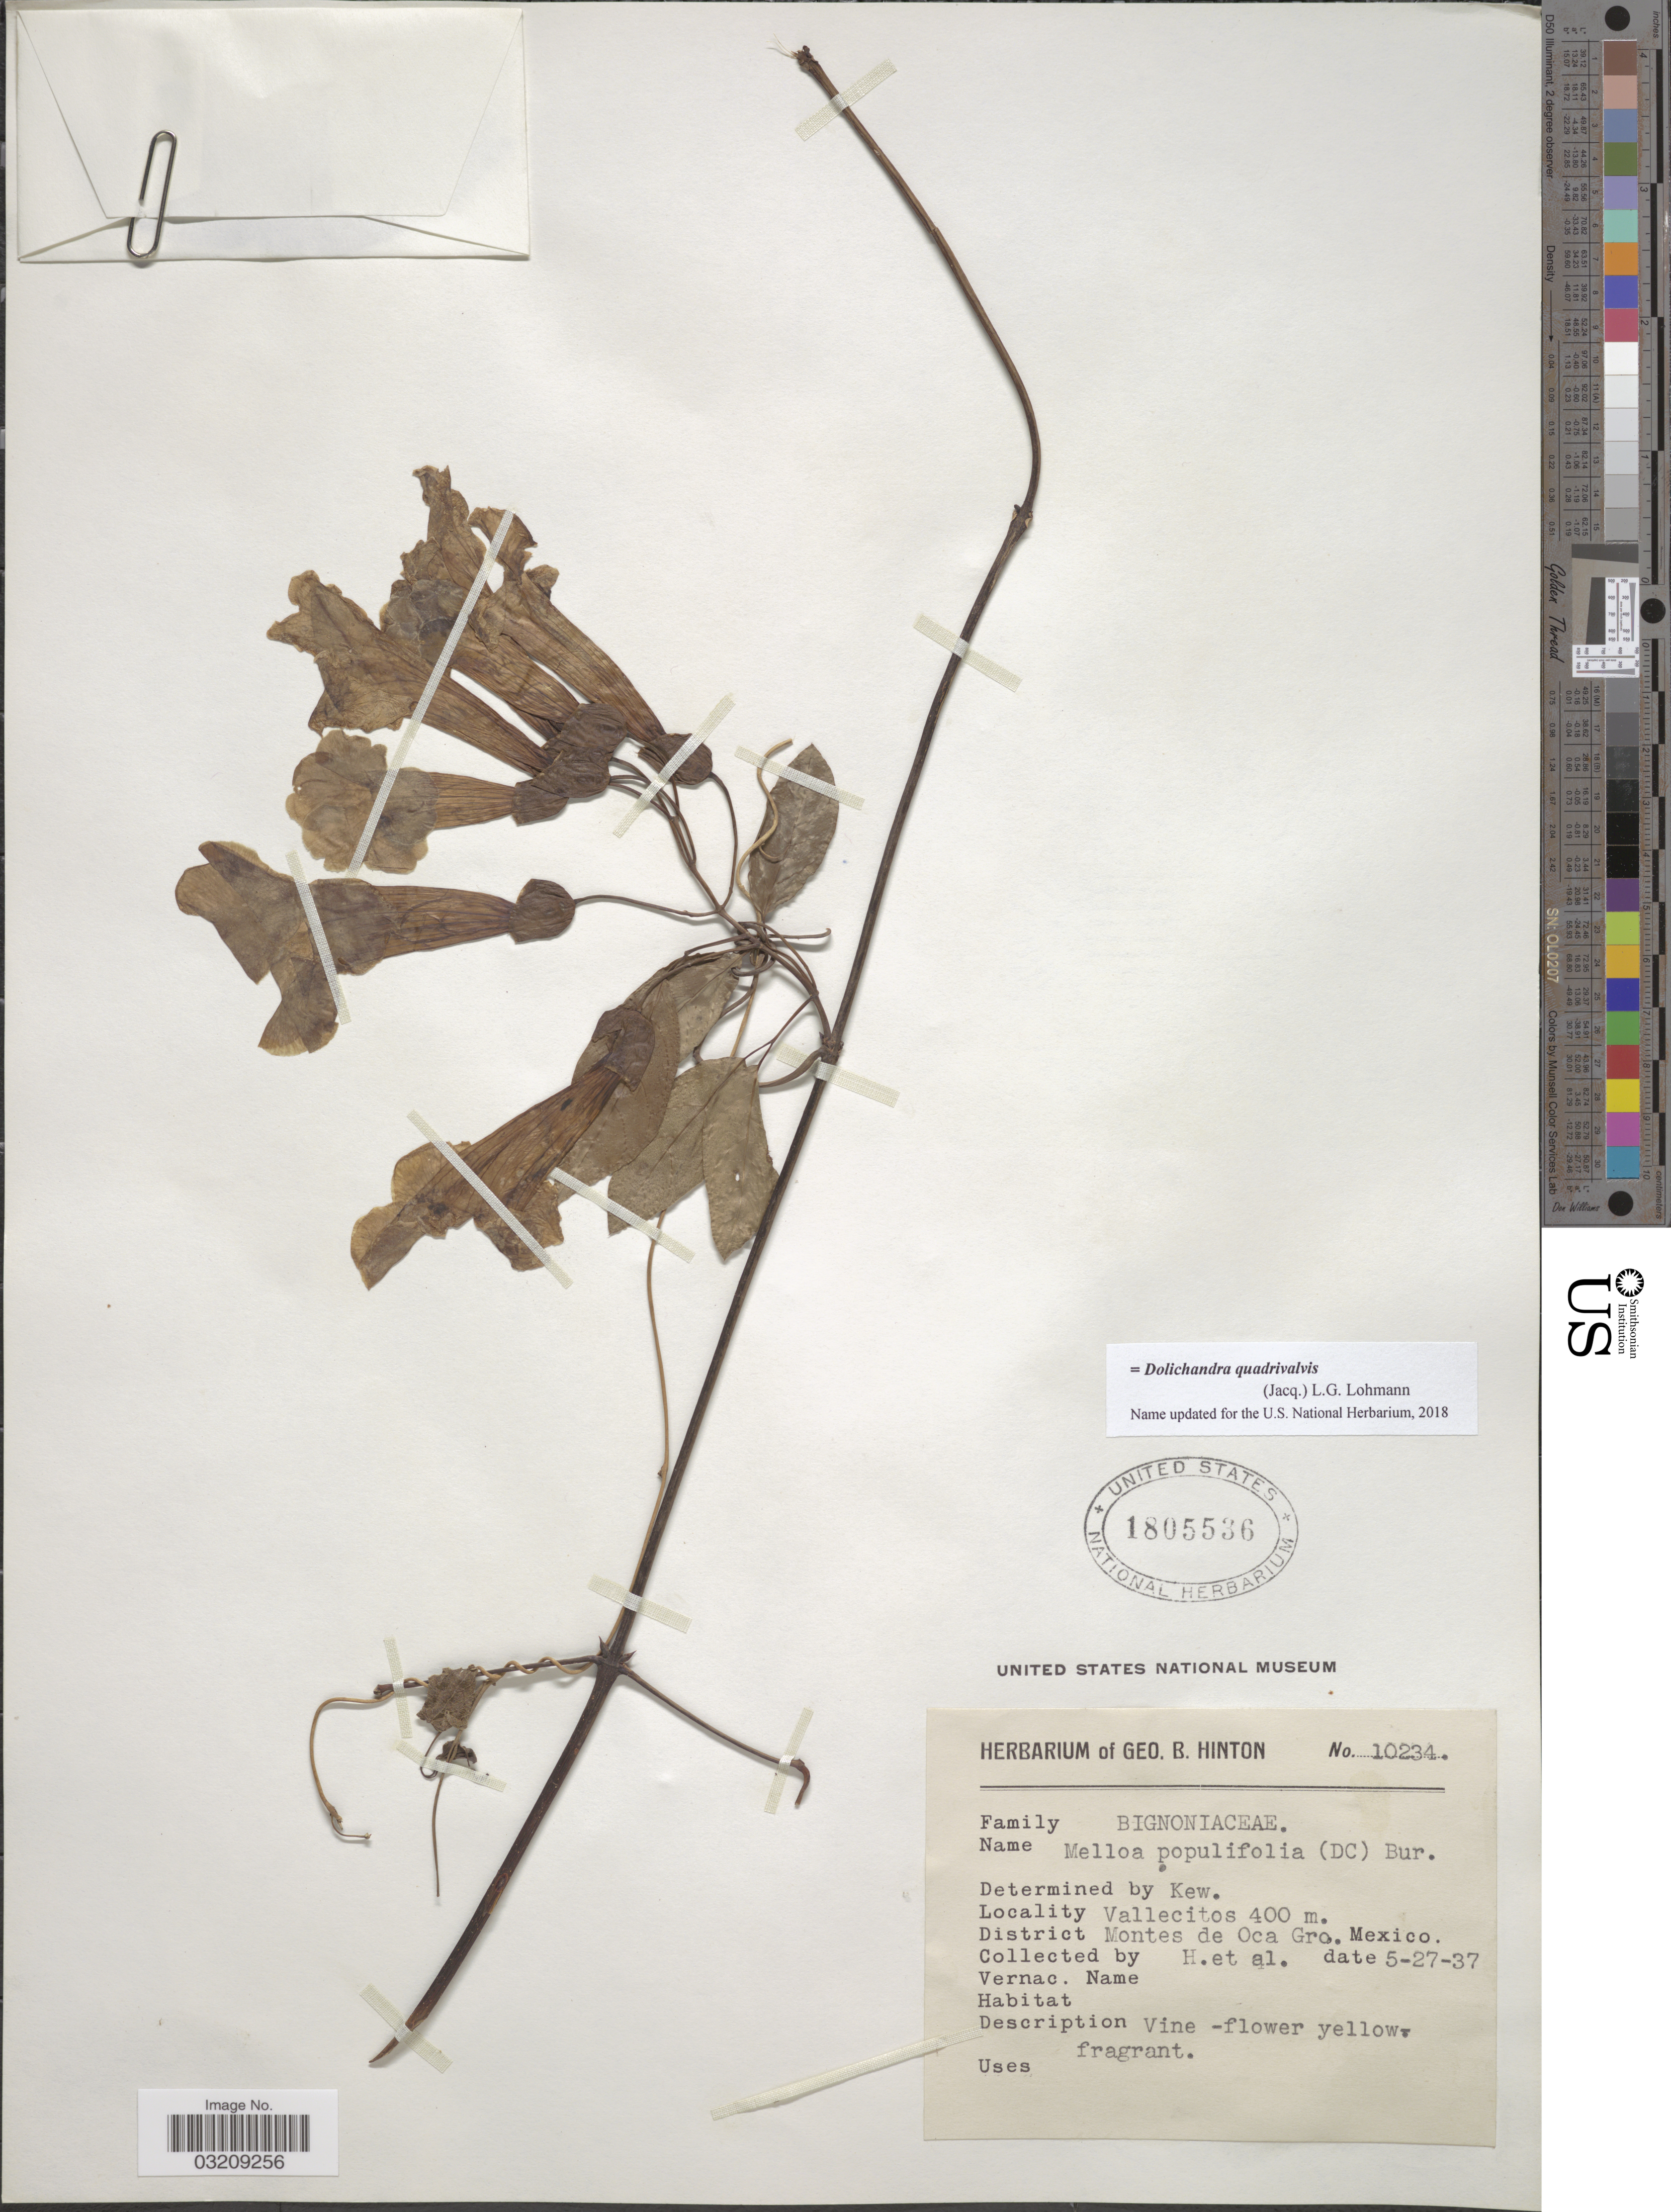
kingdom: Plantae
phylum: Tracheophyta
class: Magnoliopsida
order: Lamiales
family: Bignoniaceae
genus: Dolichandra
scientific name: Dolichandra quadrivalvis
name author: (Jacq.) L.G. Lohmann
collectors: G. B. Hinton & et al.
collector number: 10234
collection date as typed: Transcribed d/m/y: 27/5/37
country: Mexico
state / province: Guerrero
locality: Vallecitos. District Montes de Oca Gro.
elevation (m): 400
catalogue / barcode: US 1805536